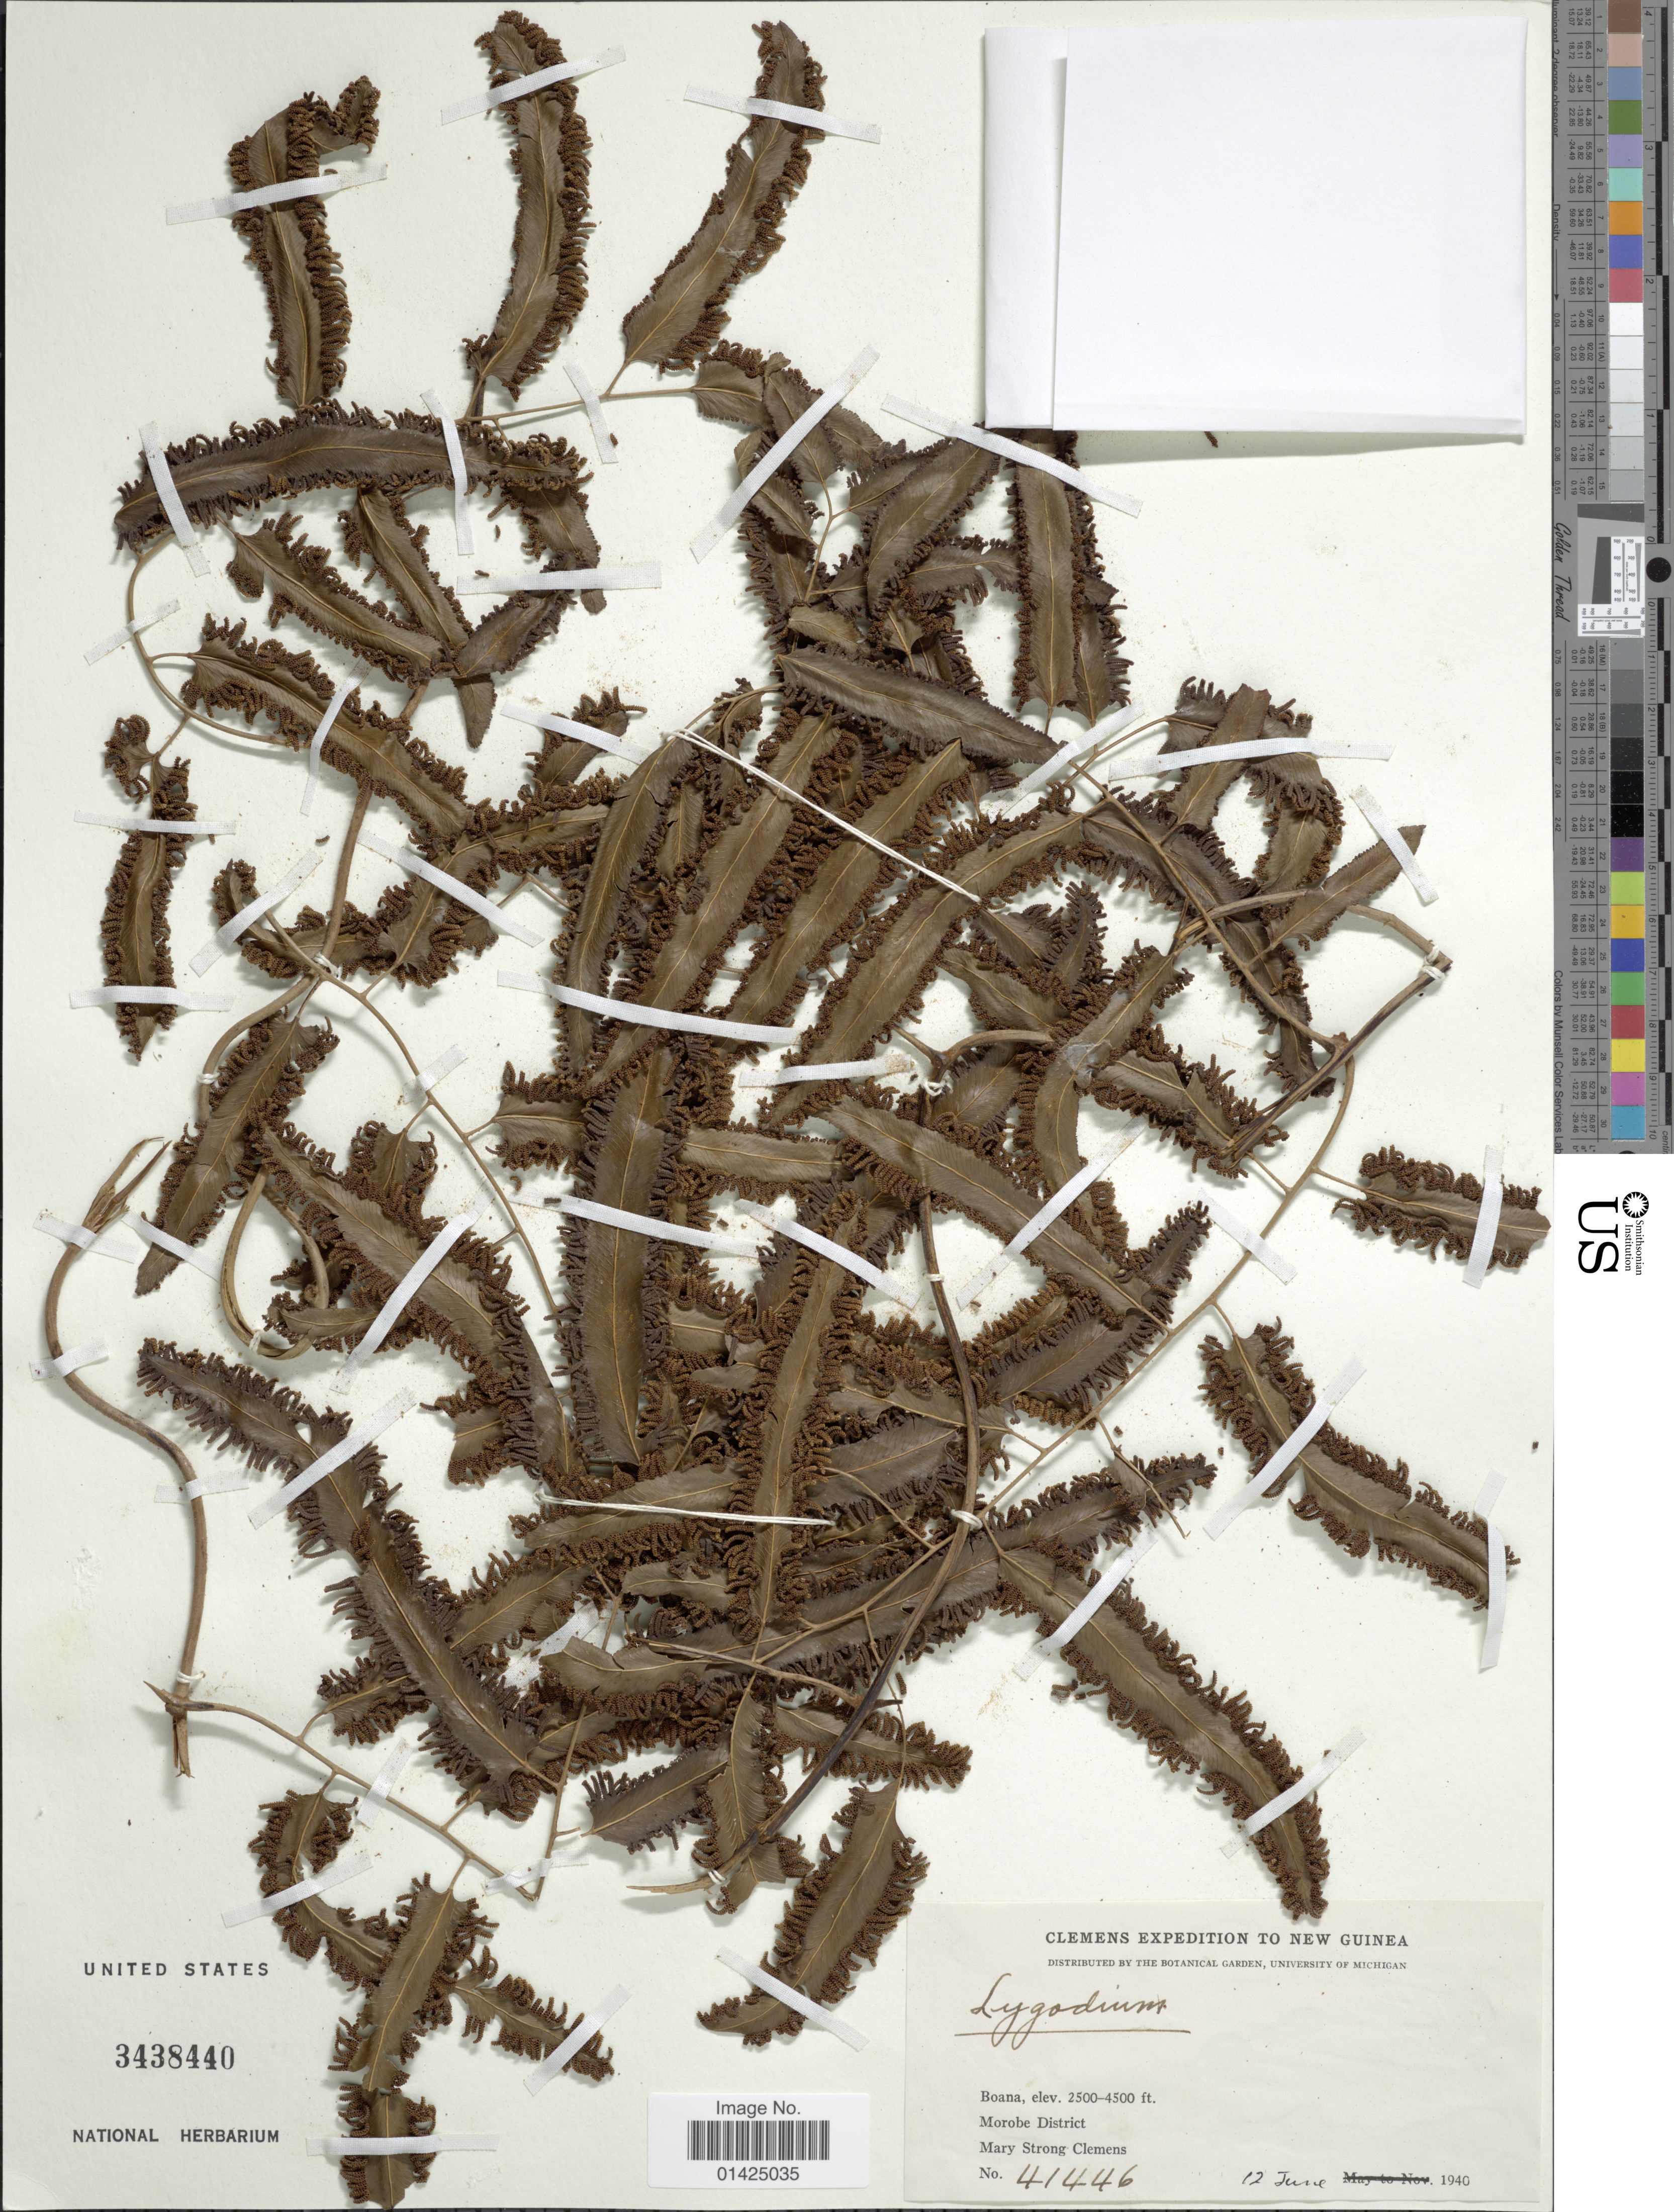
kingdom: Plantae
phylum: Tracheophyta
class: Polypodiopsida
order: Schizaeales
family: Lygodiaceae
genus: Lygodium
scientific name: Lygodium sp.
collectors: M. S. Clemens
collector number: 41446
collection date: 1940-06-12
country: Papua New Guinea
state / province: Morobe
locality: Boana, Morobe District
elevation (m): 762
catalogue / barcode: US 3438440